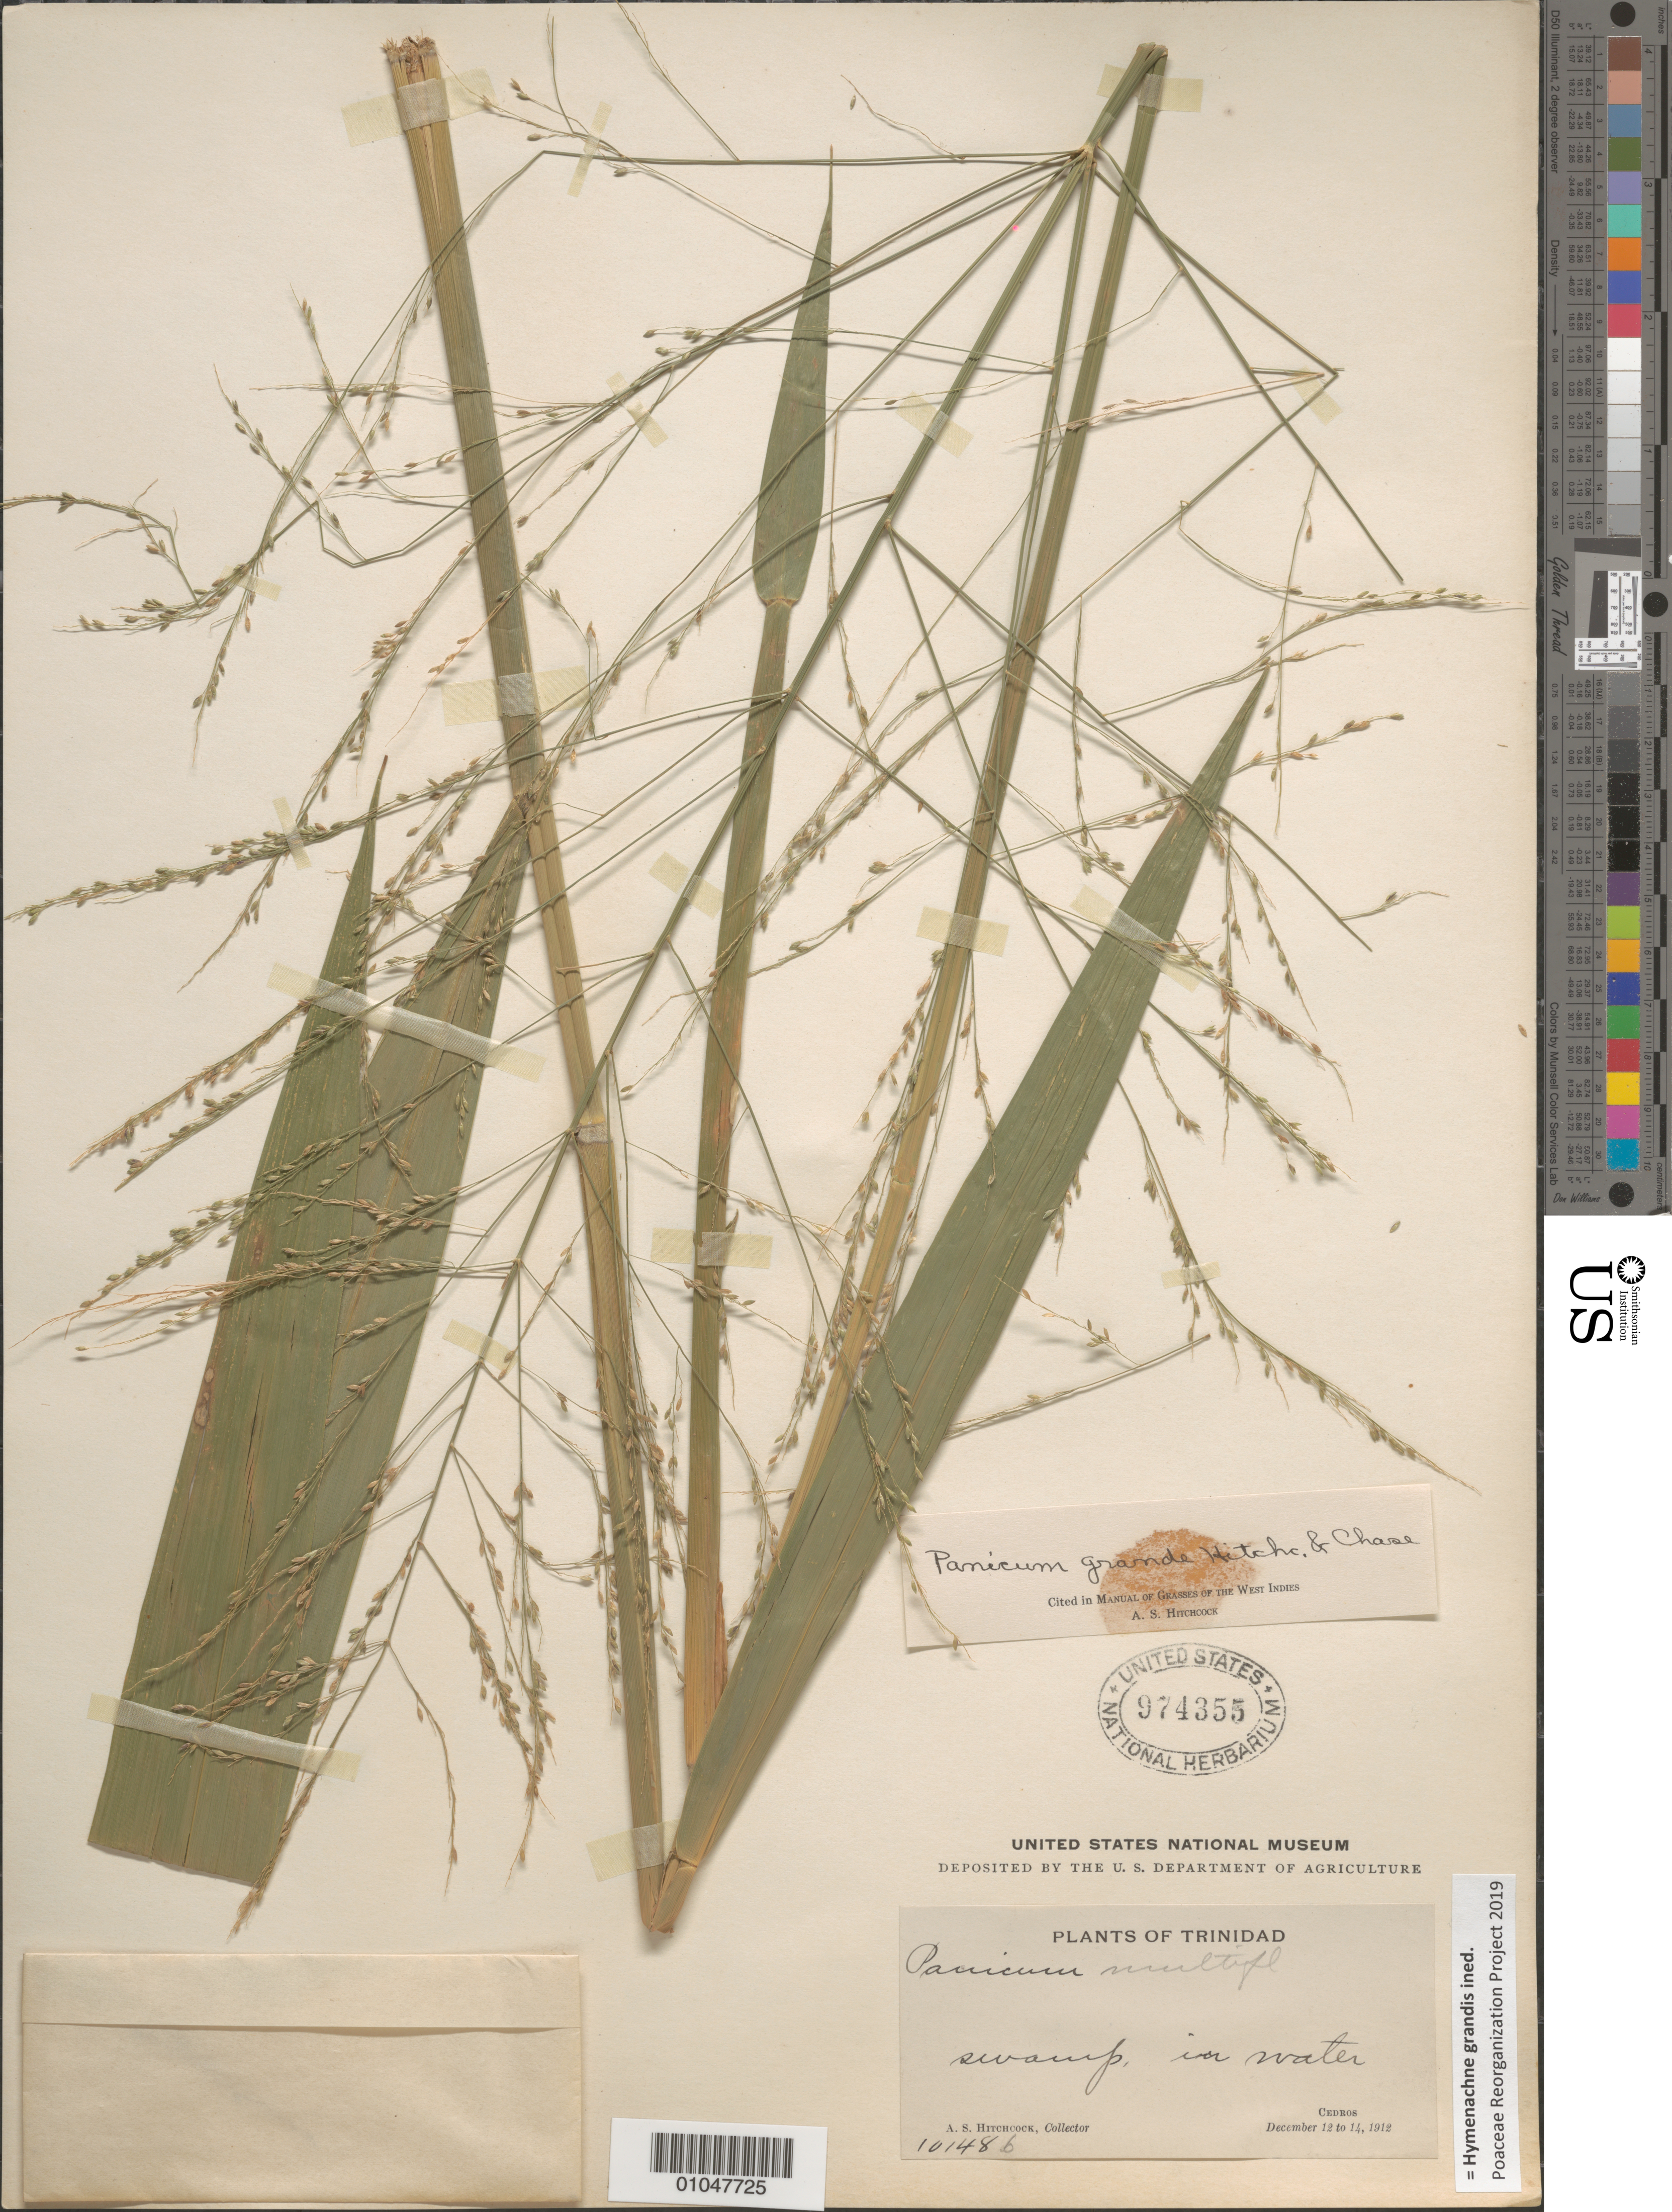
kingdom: Plantae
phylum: Tracheophyta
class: Liliopsida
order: Poales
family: Poaceae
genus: Panicum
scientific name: Panicum grande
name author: Hitchc. & Chase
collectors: A. S. Hitchcock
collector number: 10148b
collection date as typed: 12 Dec 1912 to 14 Dec 1912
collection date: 1912-12-12/1912-12-14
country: Trinidad and Tobago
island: Trinidad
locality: Cedros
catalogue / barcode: US 974355